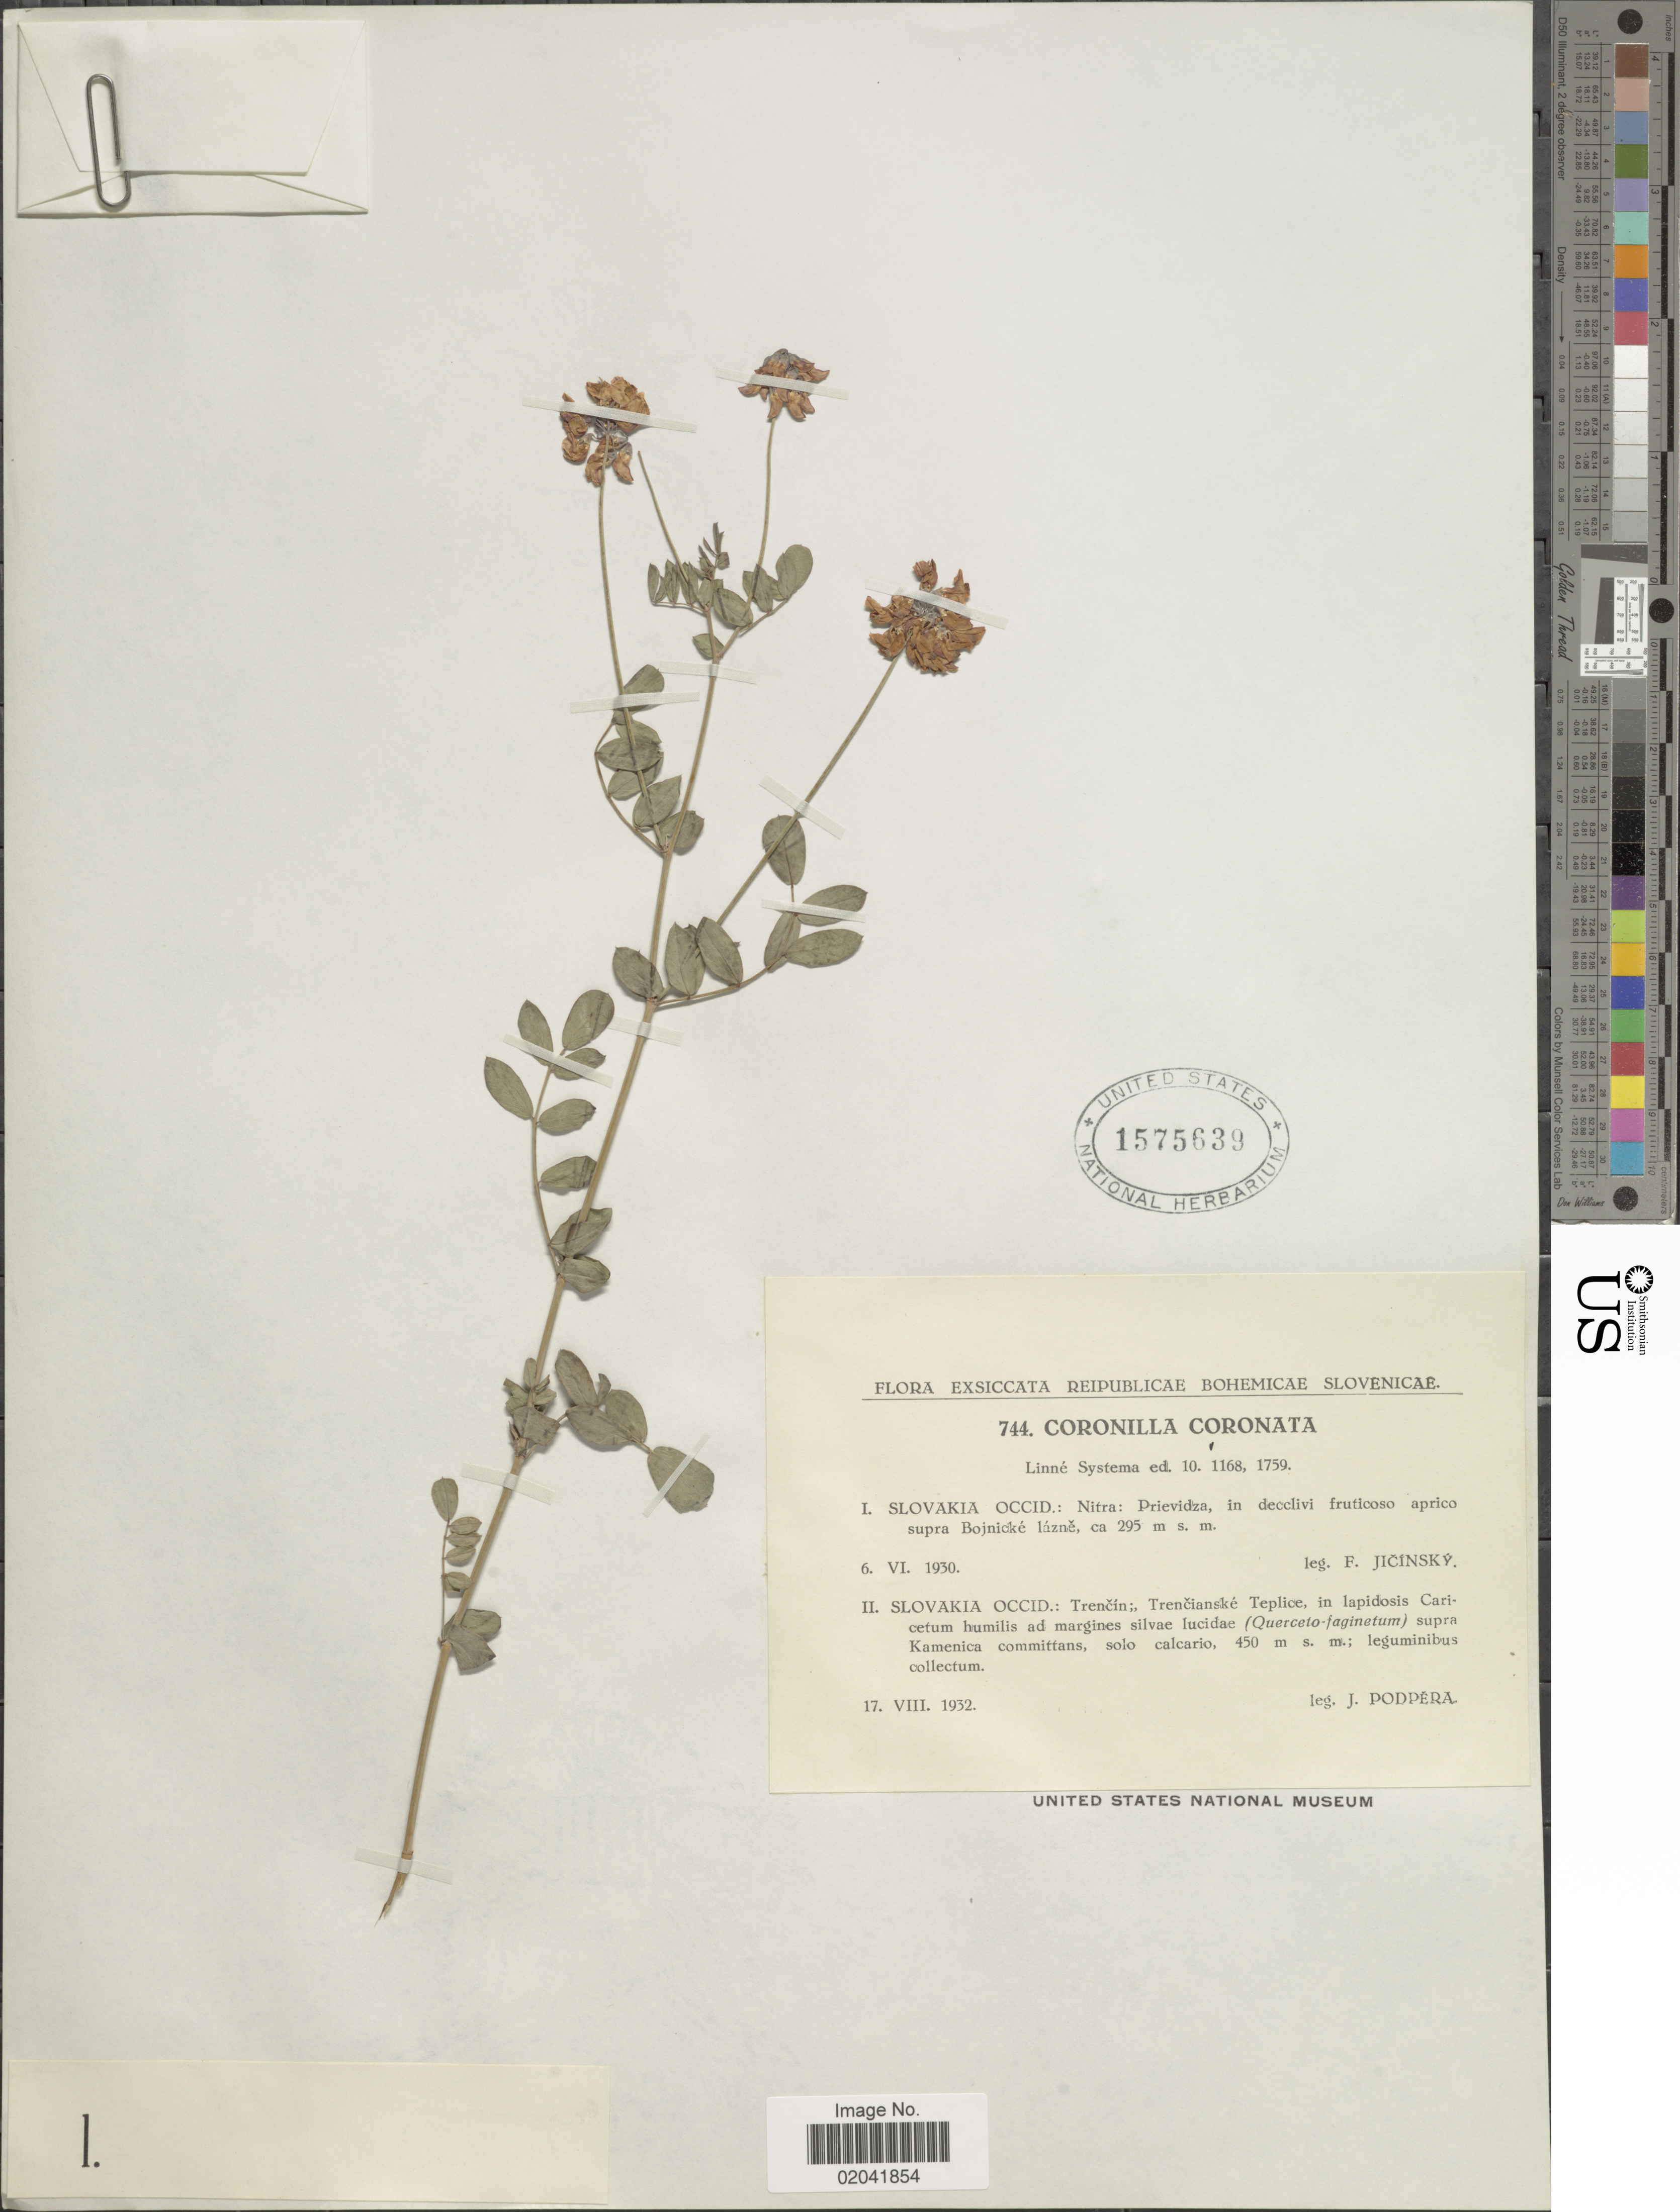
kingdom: Plantae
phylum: Tracheophyta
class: Magnoliopsida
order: Fabales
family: Fabaceae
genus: Coronilla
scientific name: Coronilla coronata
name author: L.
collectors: F. Jicinsky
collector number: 744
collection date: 1930-06-06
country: Slovakia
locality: Slovakia Occid: Nira: Prievidza, in decclivi fruticoso aprico supra Bojnické lázné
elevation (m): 295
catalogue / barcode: US 1575639